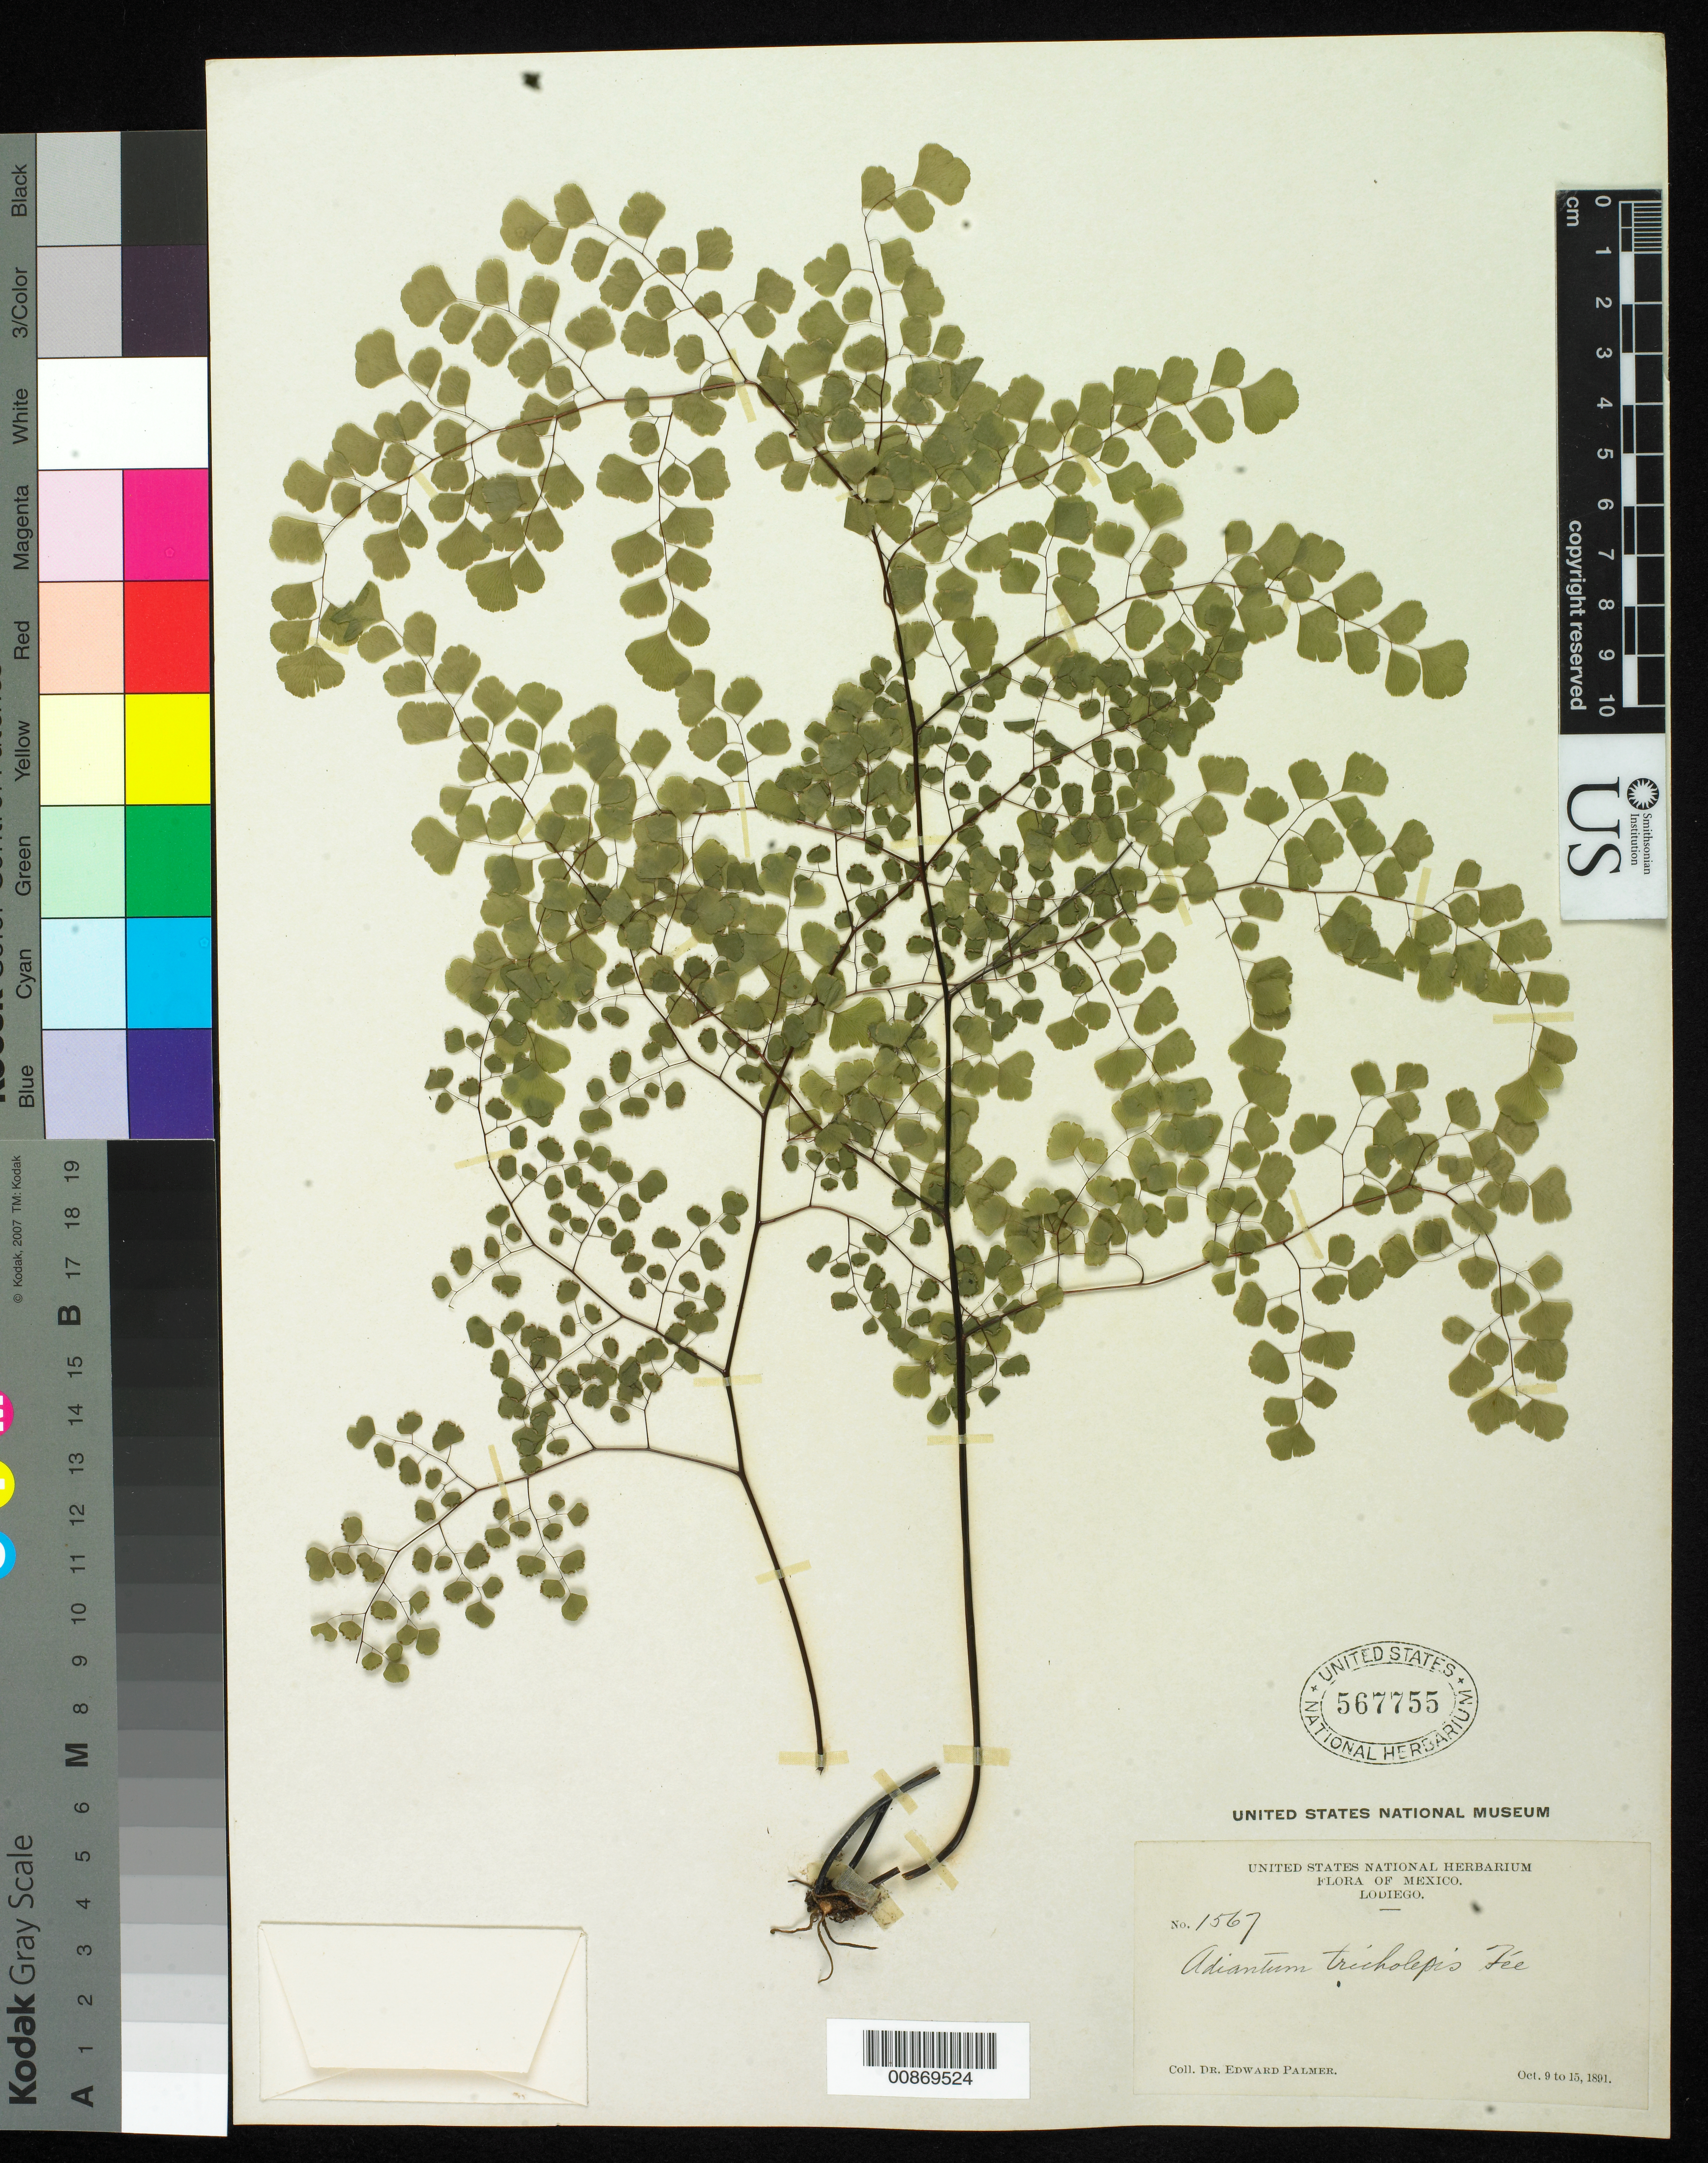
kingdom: Plantae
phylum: Tracheophyta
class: Polypodiopsida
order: Polypodiales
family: Pteridaceae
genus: Adiantum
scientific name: Adiantum tricholepis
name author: Fée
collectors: E. Palmer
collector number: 1567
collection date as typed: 09 Oct 1891 to 15 Oct 1891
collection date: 1891-10-09/1891-10-15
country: Mexico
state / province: Sinaloa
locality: Lodiego, Sinaloa.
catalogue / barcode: US 567755